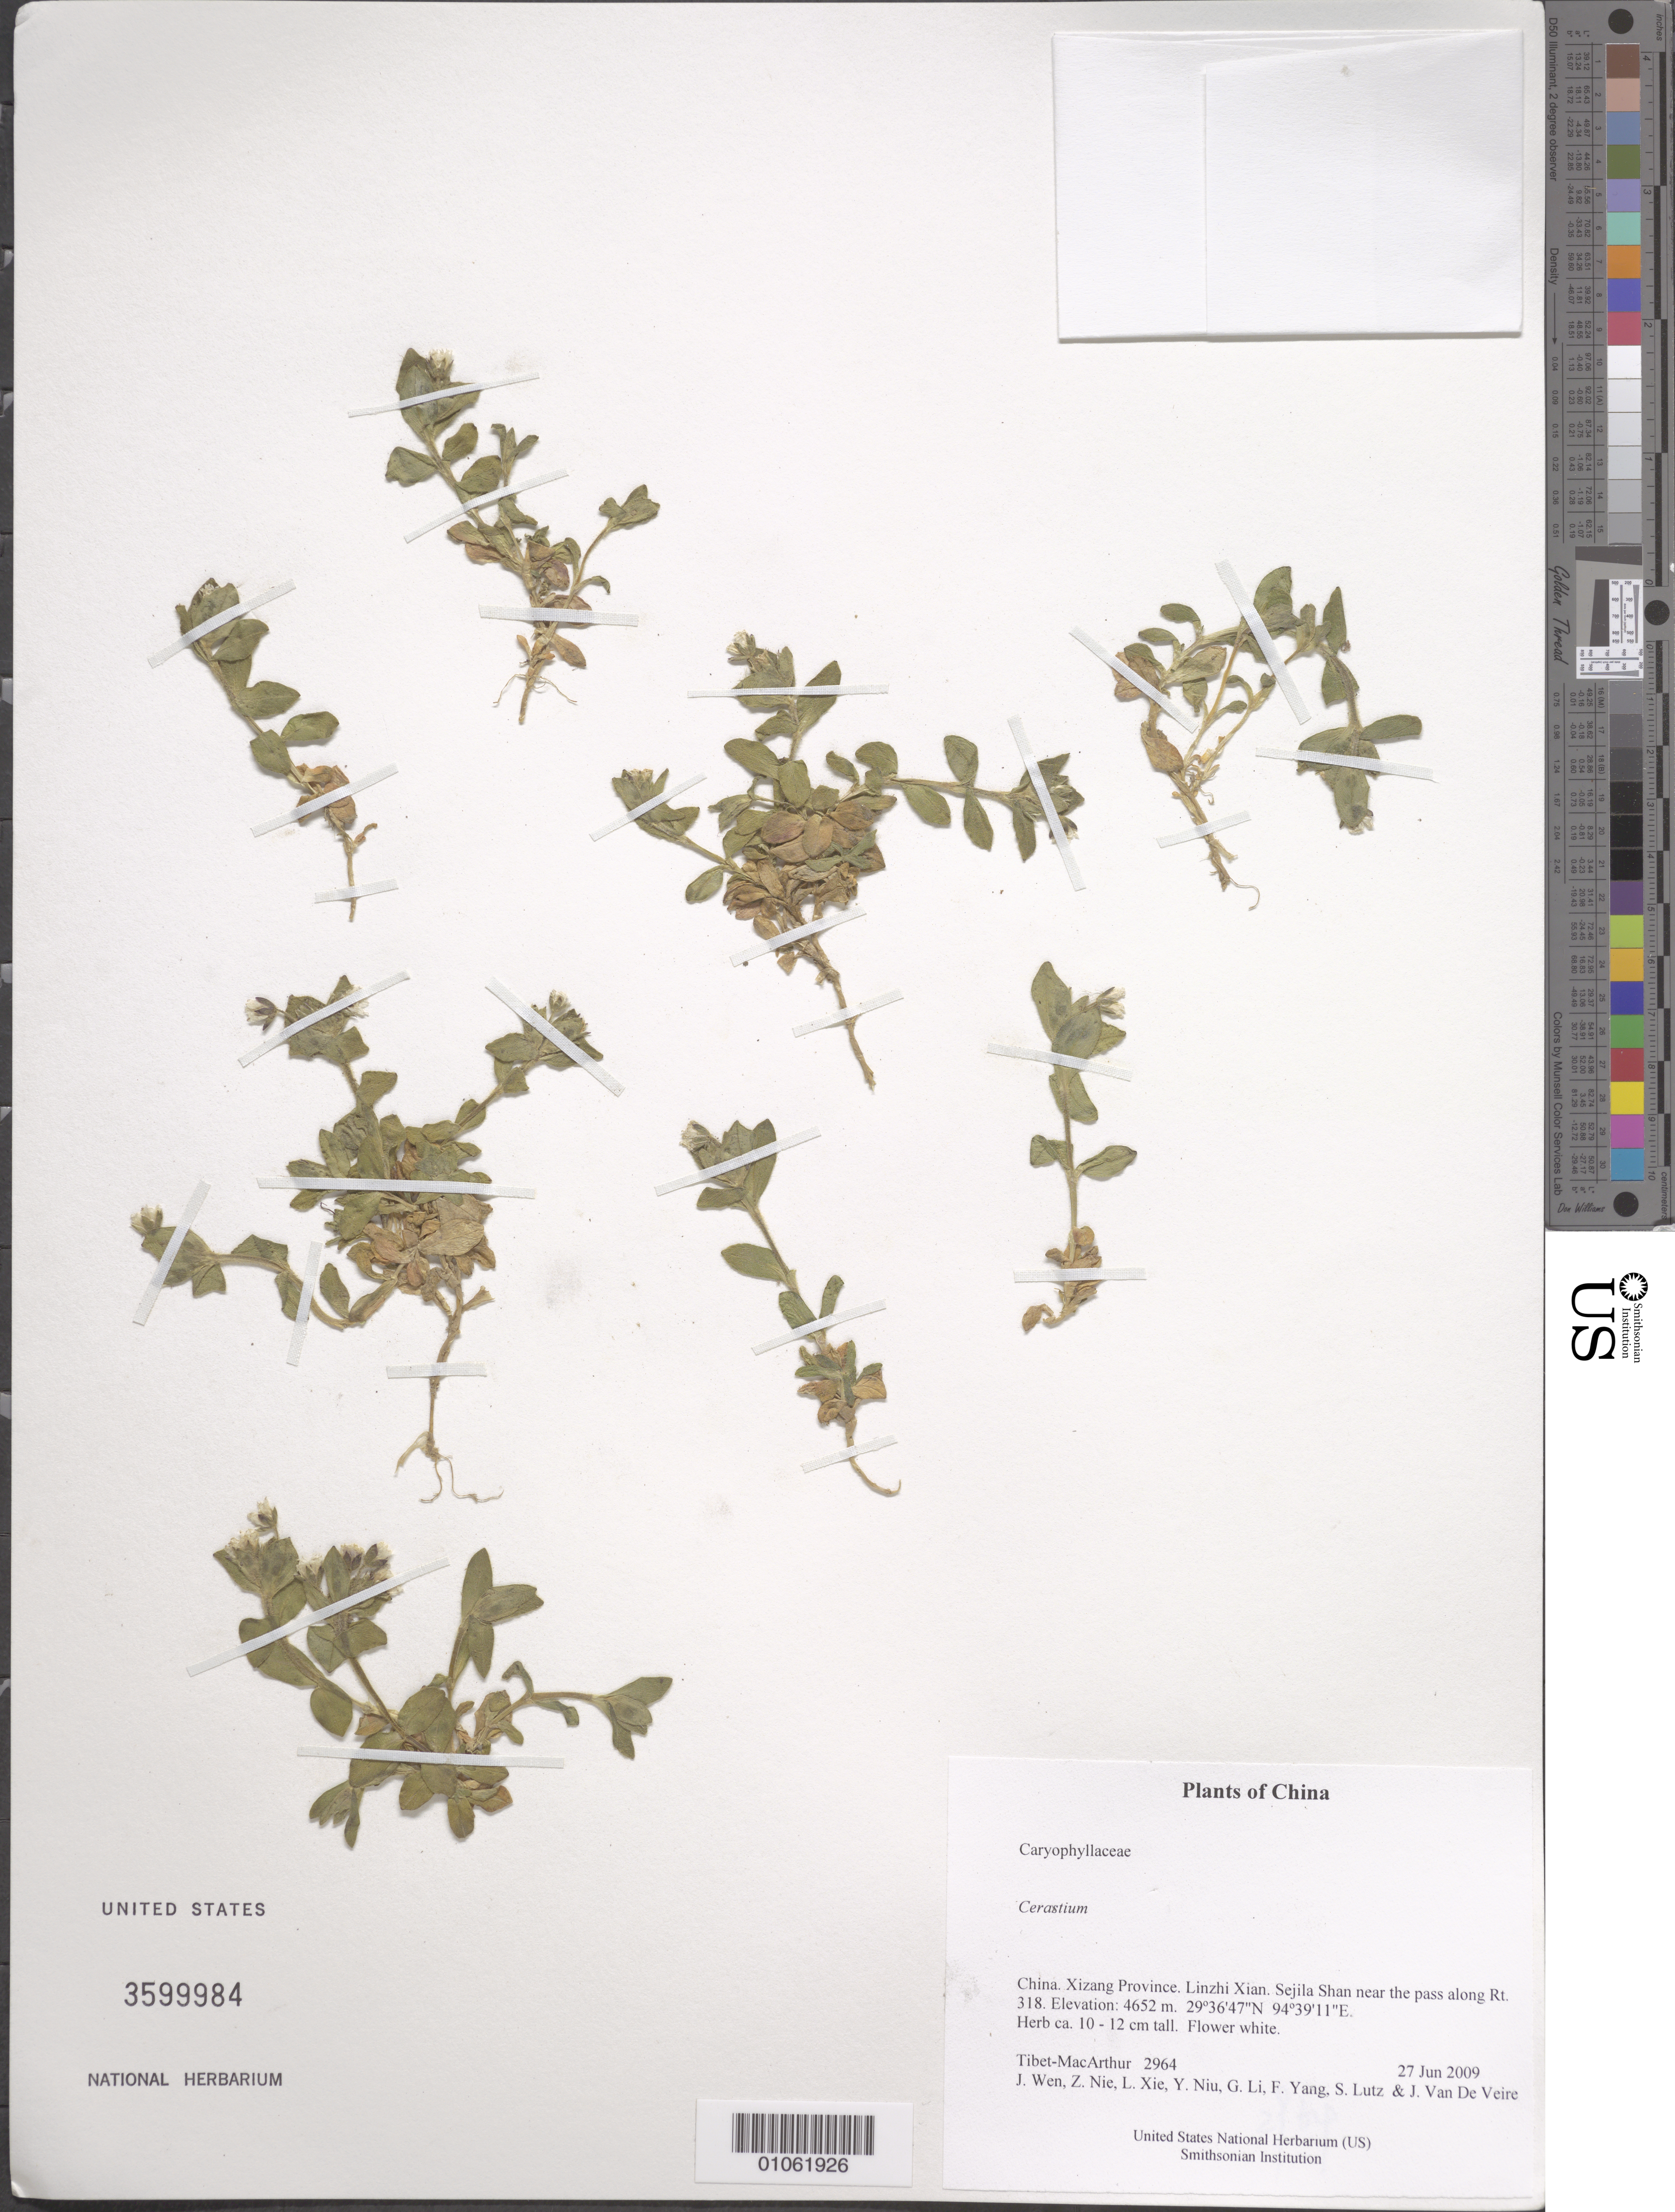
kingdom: Plantae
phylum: Tracheophyta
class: Magnoliopsida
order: Caryophyllales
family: Caryophyllaceae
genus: Cerastium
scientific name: Cerastium sp.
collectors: Tibet-MacArthur, J. Wen, Z. Nie, L. Xie, Y. Niu, G. Li, F. Yang, S. Lutz & J. Van De Veire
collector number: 2964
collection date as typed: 27 Jun 2009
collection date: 2009-06-27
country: China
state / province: Xizang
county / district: Linzhi Xian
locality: Sejila Shan near the pass along Rt. 318.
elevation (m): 4652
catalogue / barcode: US 3599984